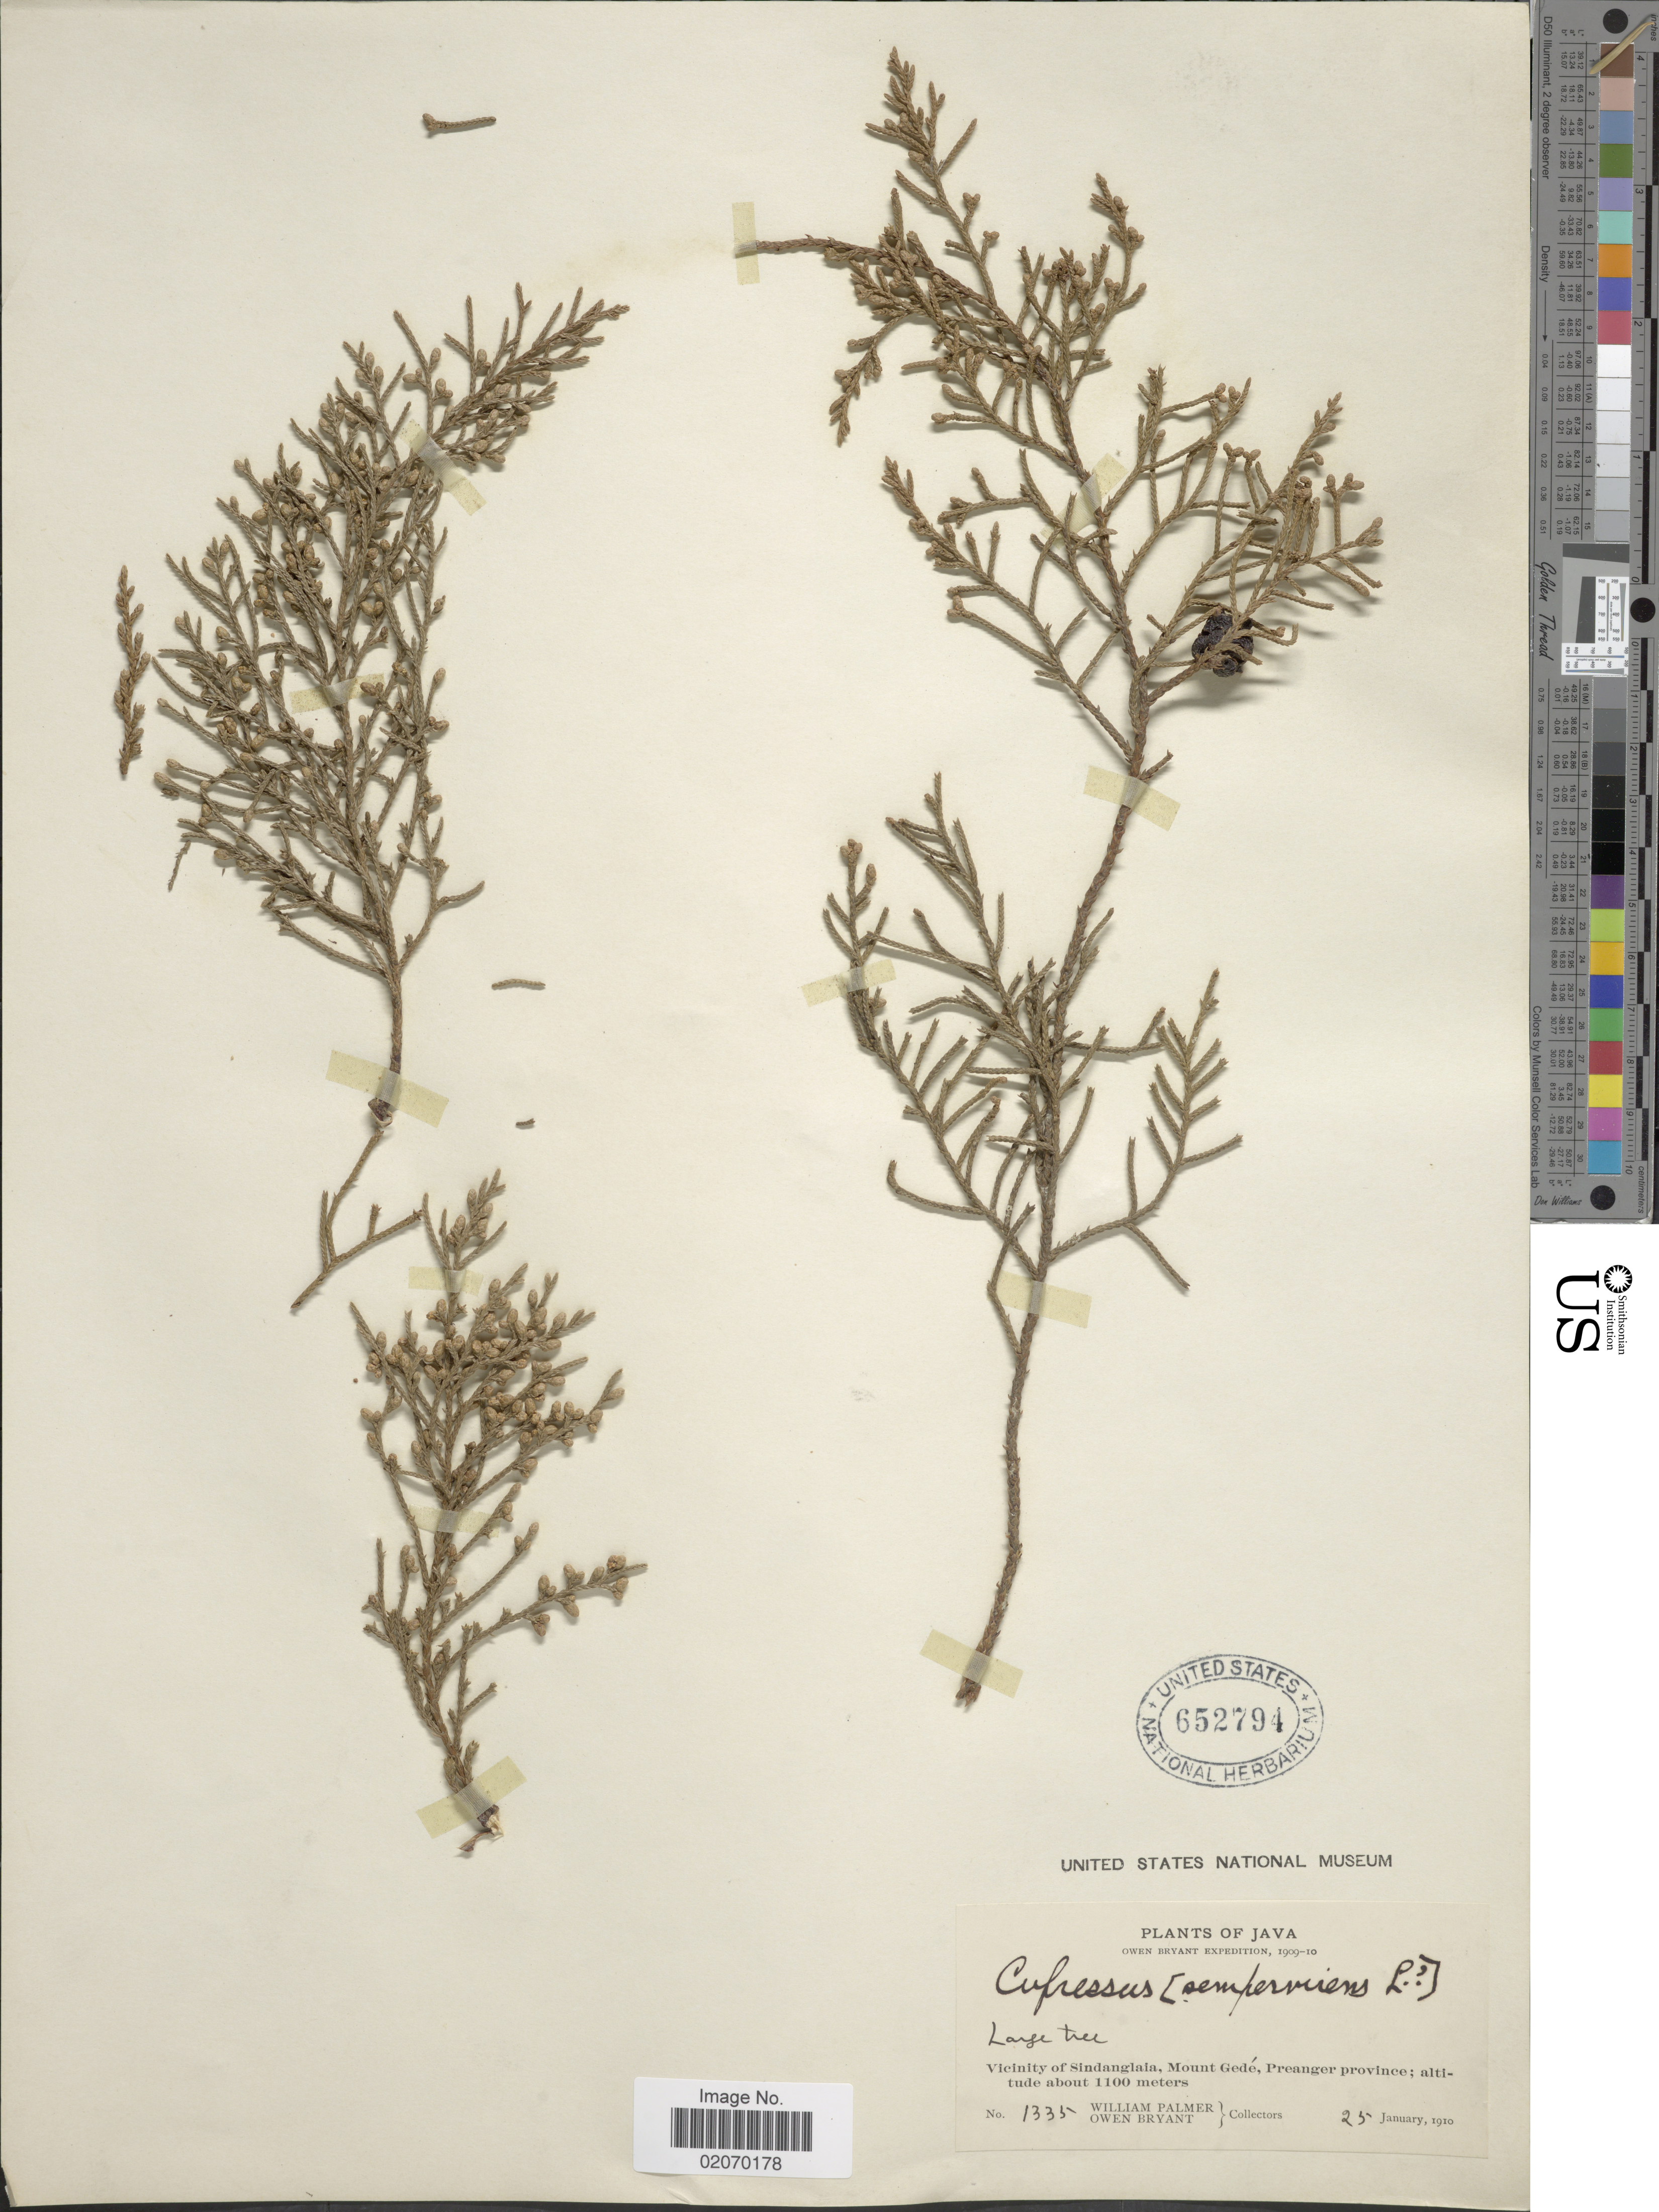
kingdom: Plantae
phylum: Tracheophyta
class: Pinopsida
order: Pinales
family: Cupressaceae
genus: Cupressus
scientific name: Cupressus sempervirens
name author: L.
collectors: W. Palmer & O. Bryant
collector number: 1335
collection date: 1910-01-25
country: Indonesia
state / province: Java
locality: Vicinity of Sindanglaia, Mount Gede, Preanger province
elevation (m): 1100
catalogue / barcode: US 652794